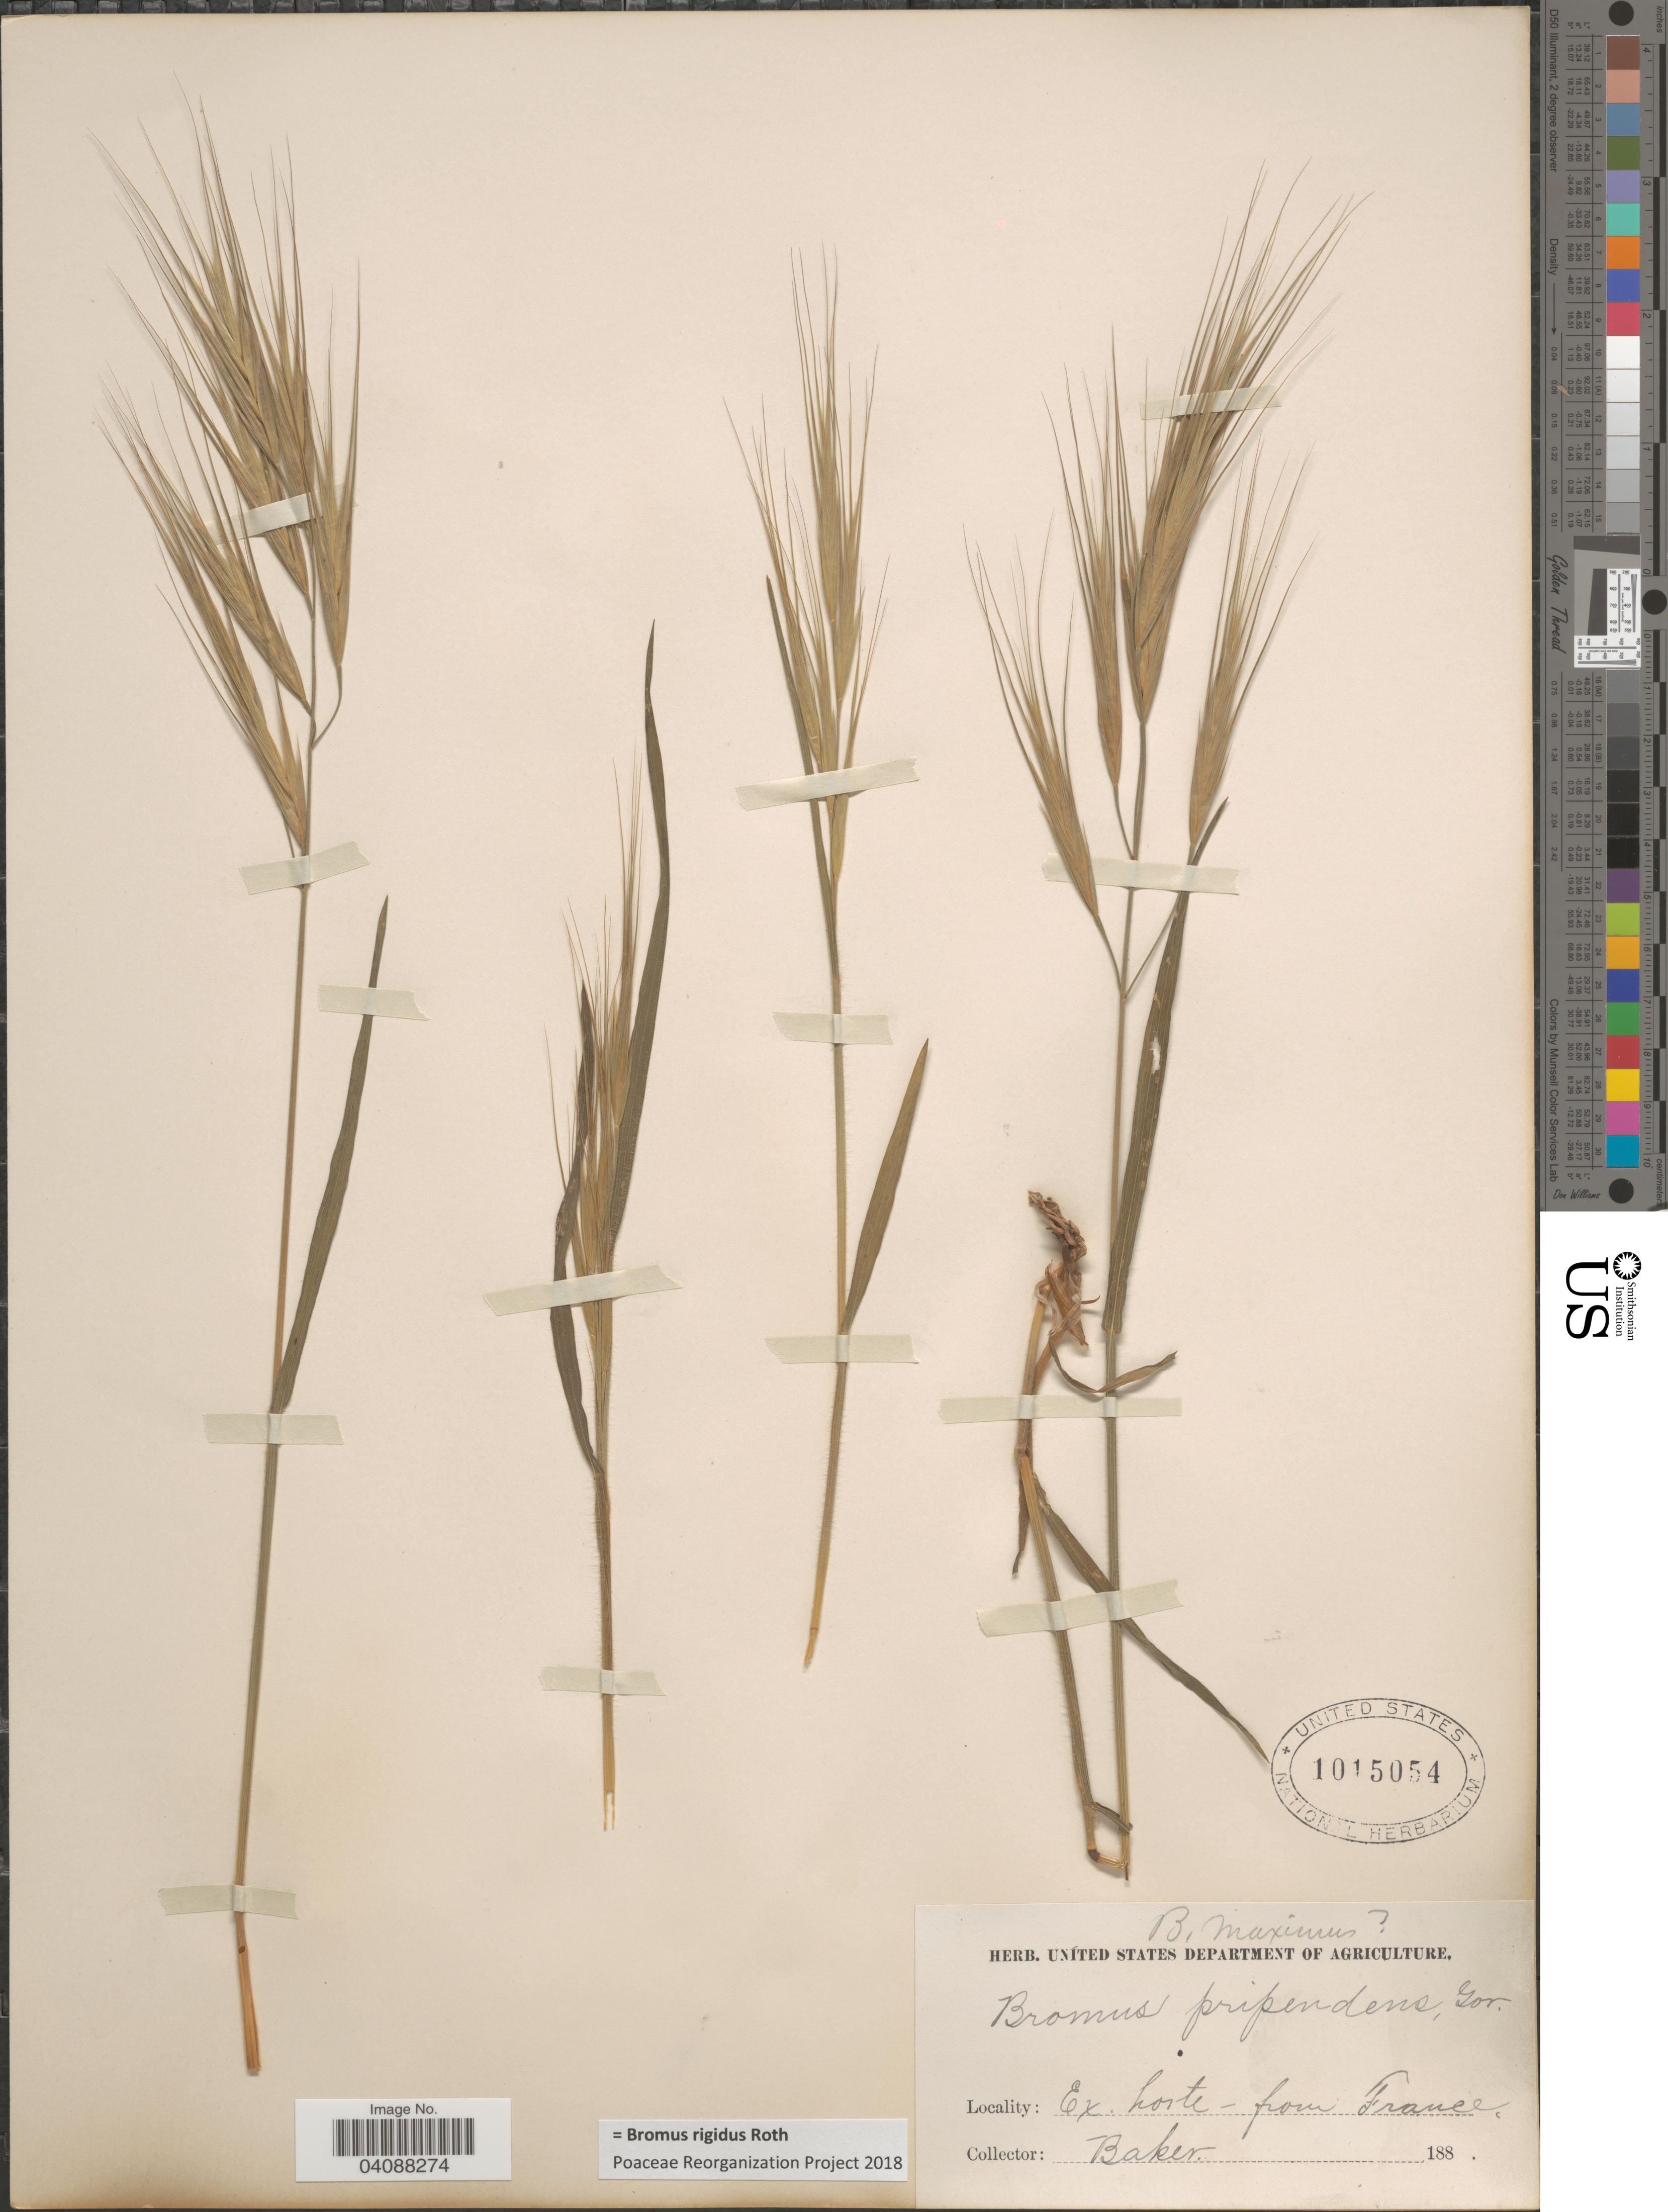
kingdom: Plantae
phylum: Tracheophyta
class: Liliopsida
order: Poales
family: Poaceae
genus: Bromus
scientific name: Bromus rigidus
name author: Roth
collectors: -- Baker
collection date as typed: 188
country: France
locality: Ex. horte - from France.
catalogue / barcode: US 1015054